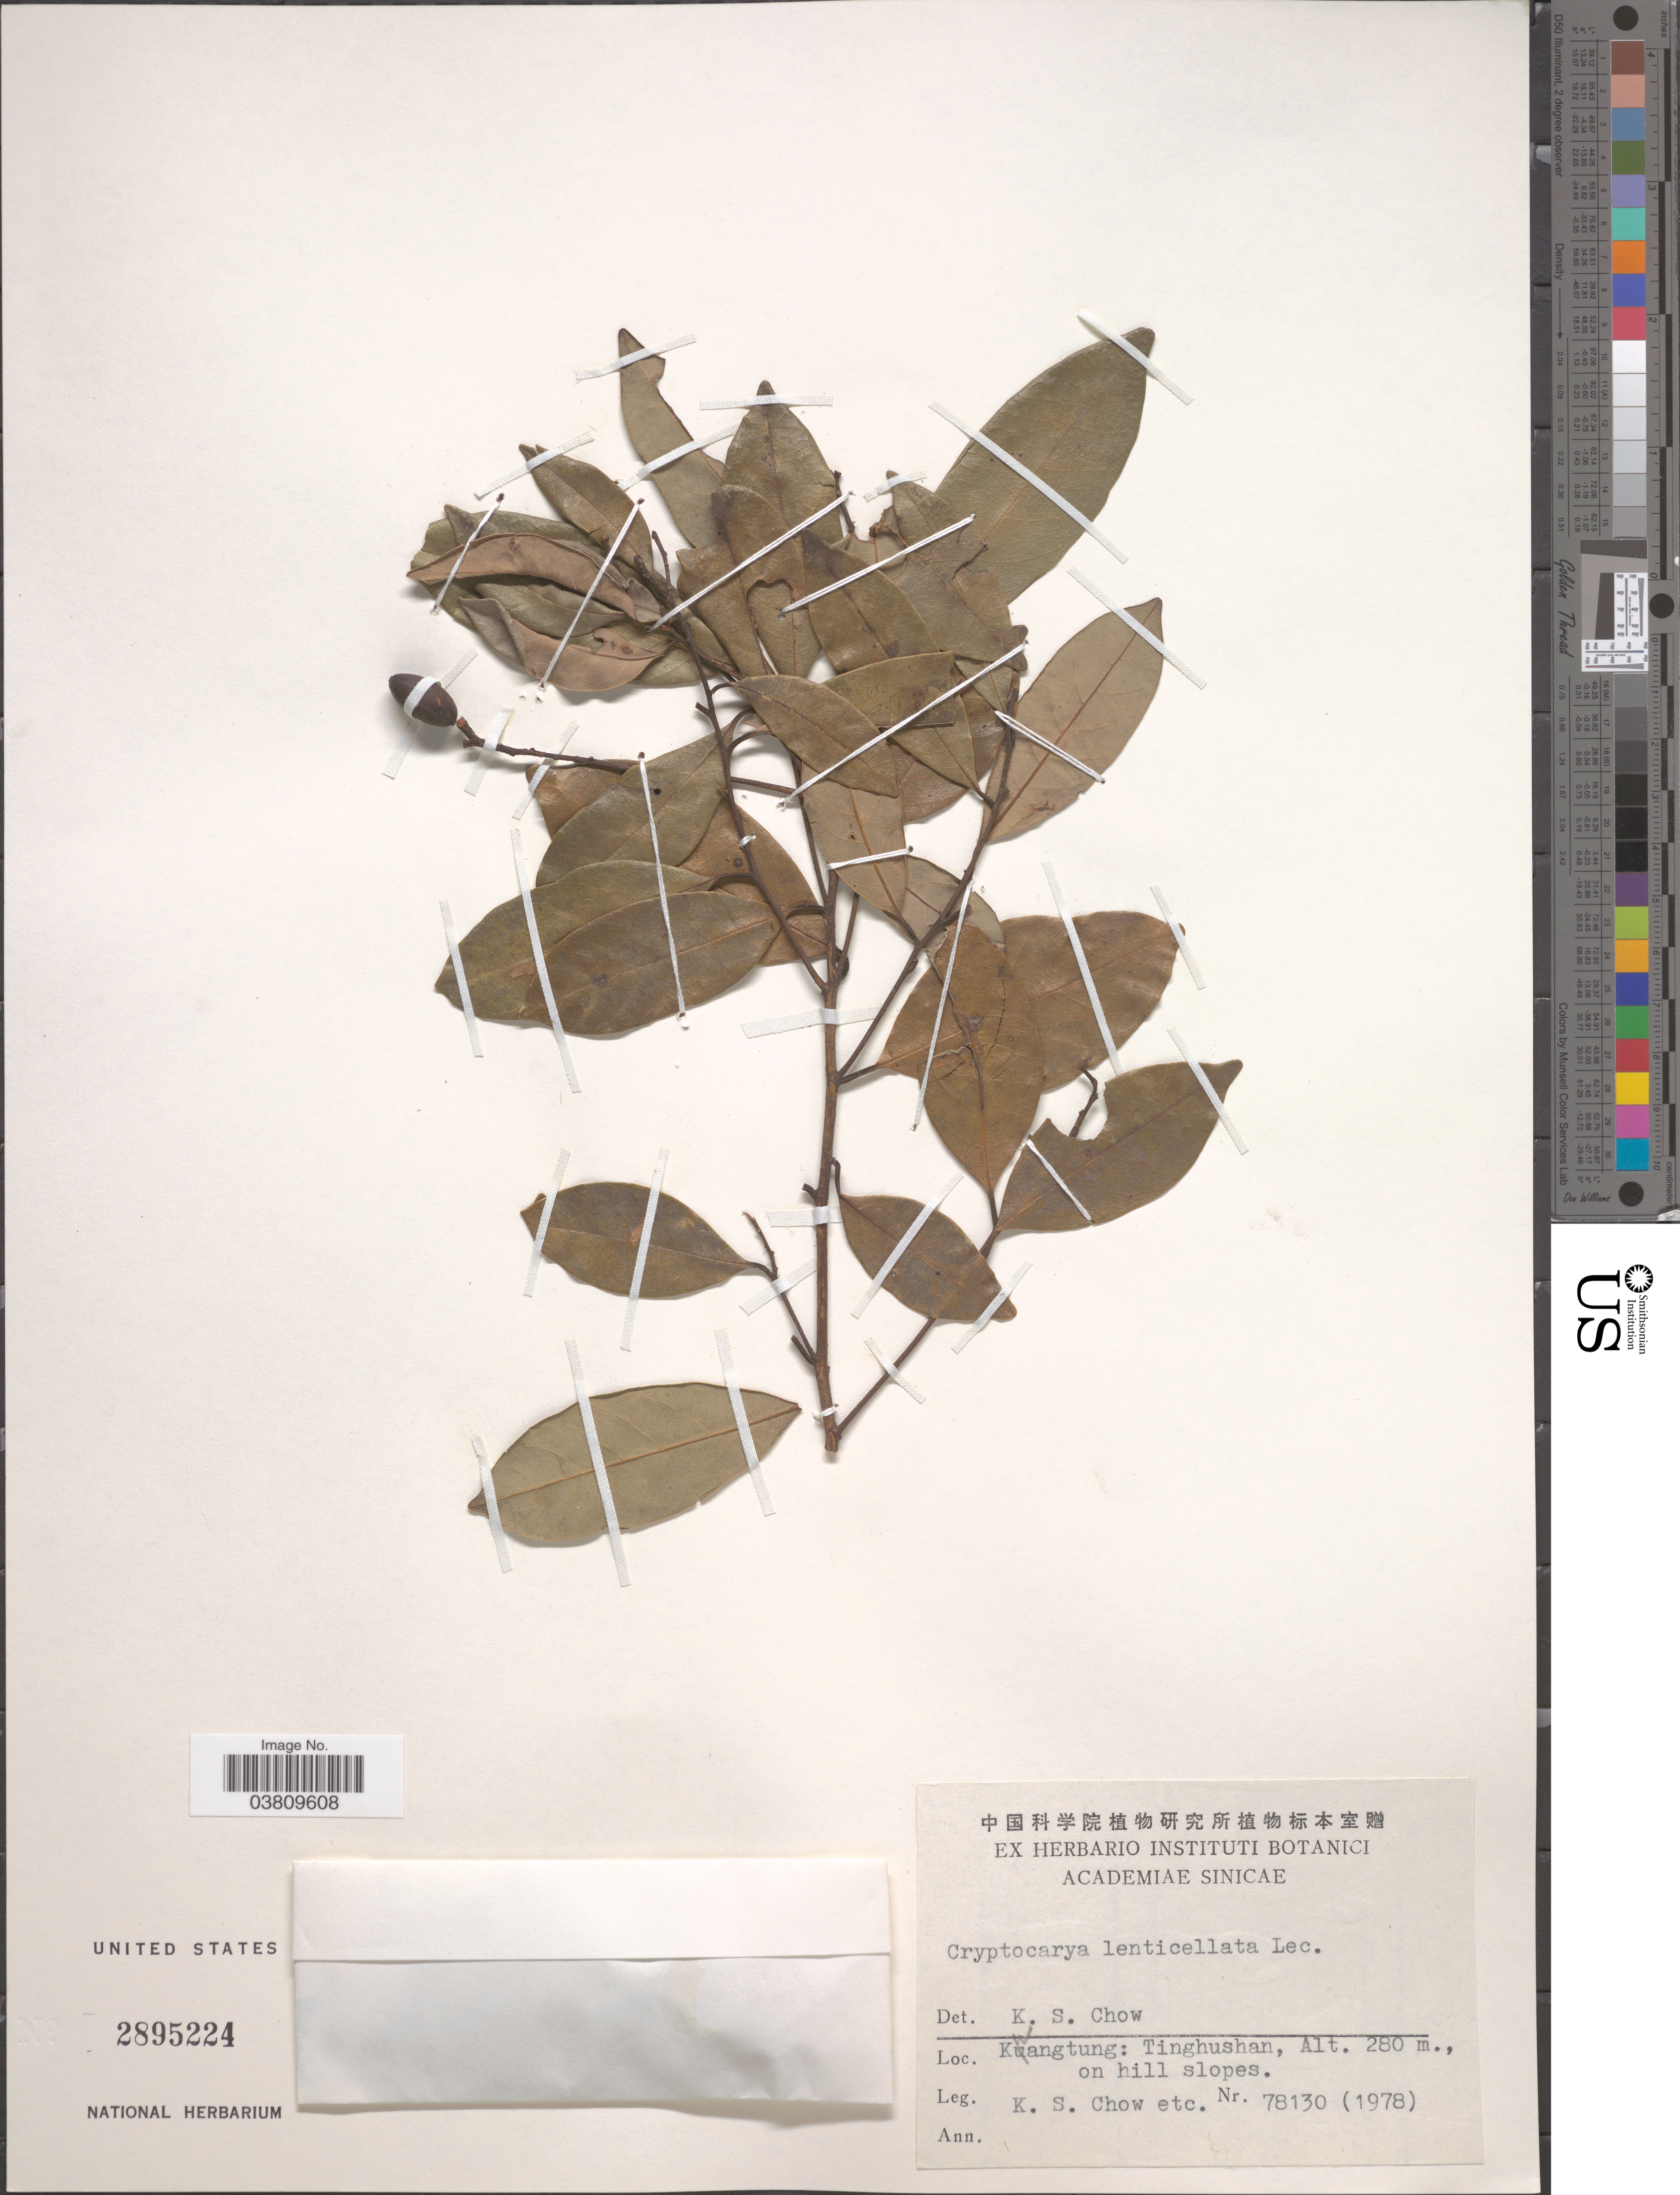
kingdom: Plantae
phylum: Tracheophyta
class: Magnoliopsida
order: Laurales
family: Lauraceae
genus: Cryptocarya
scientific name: Cryptocarya concinna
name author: Hance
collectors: K. S. Chow & et al.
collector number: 78130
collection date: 1978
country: China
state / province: Guangdong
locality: Kwangtung: Tinghushan, on hill slopes.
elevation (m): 280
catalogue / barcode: US 2895224